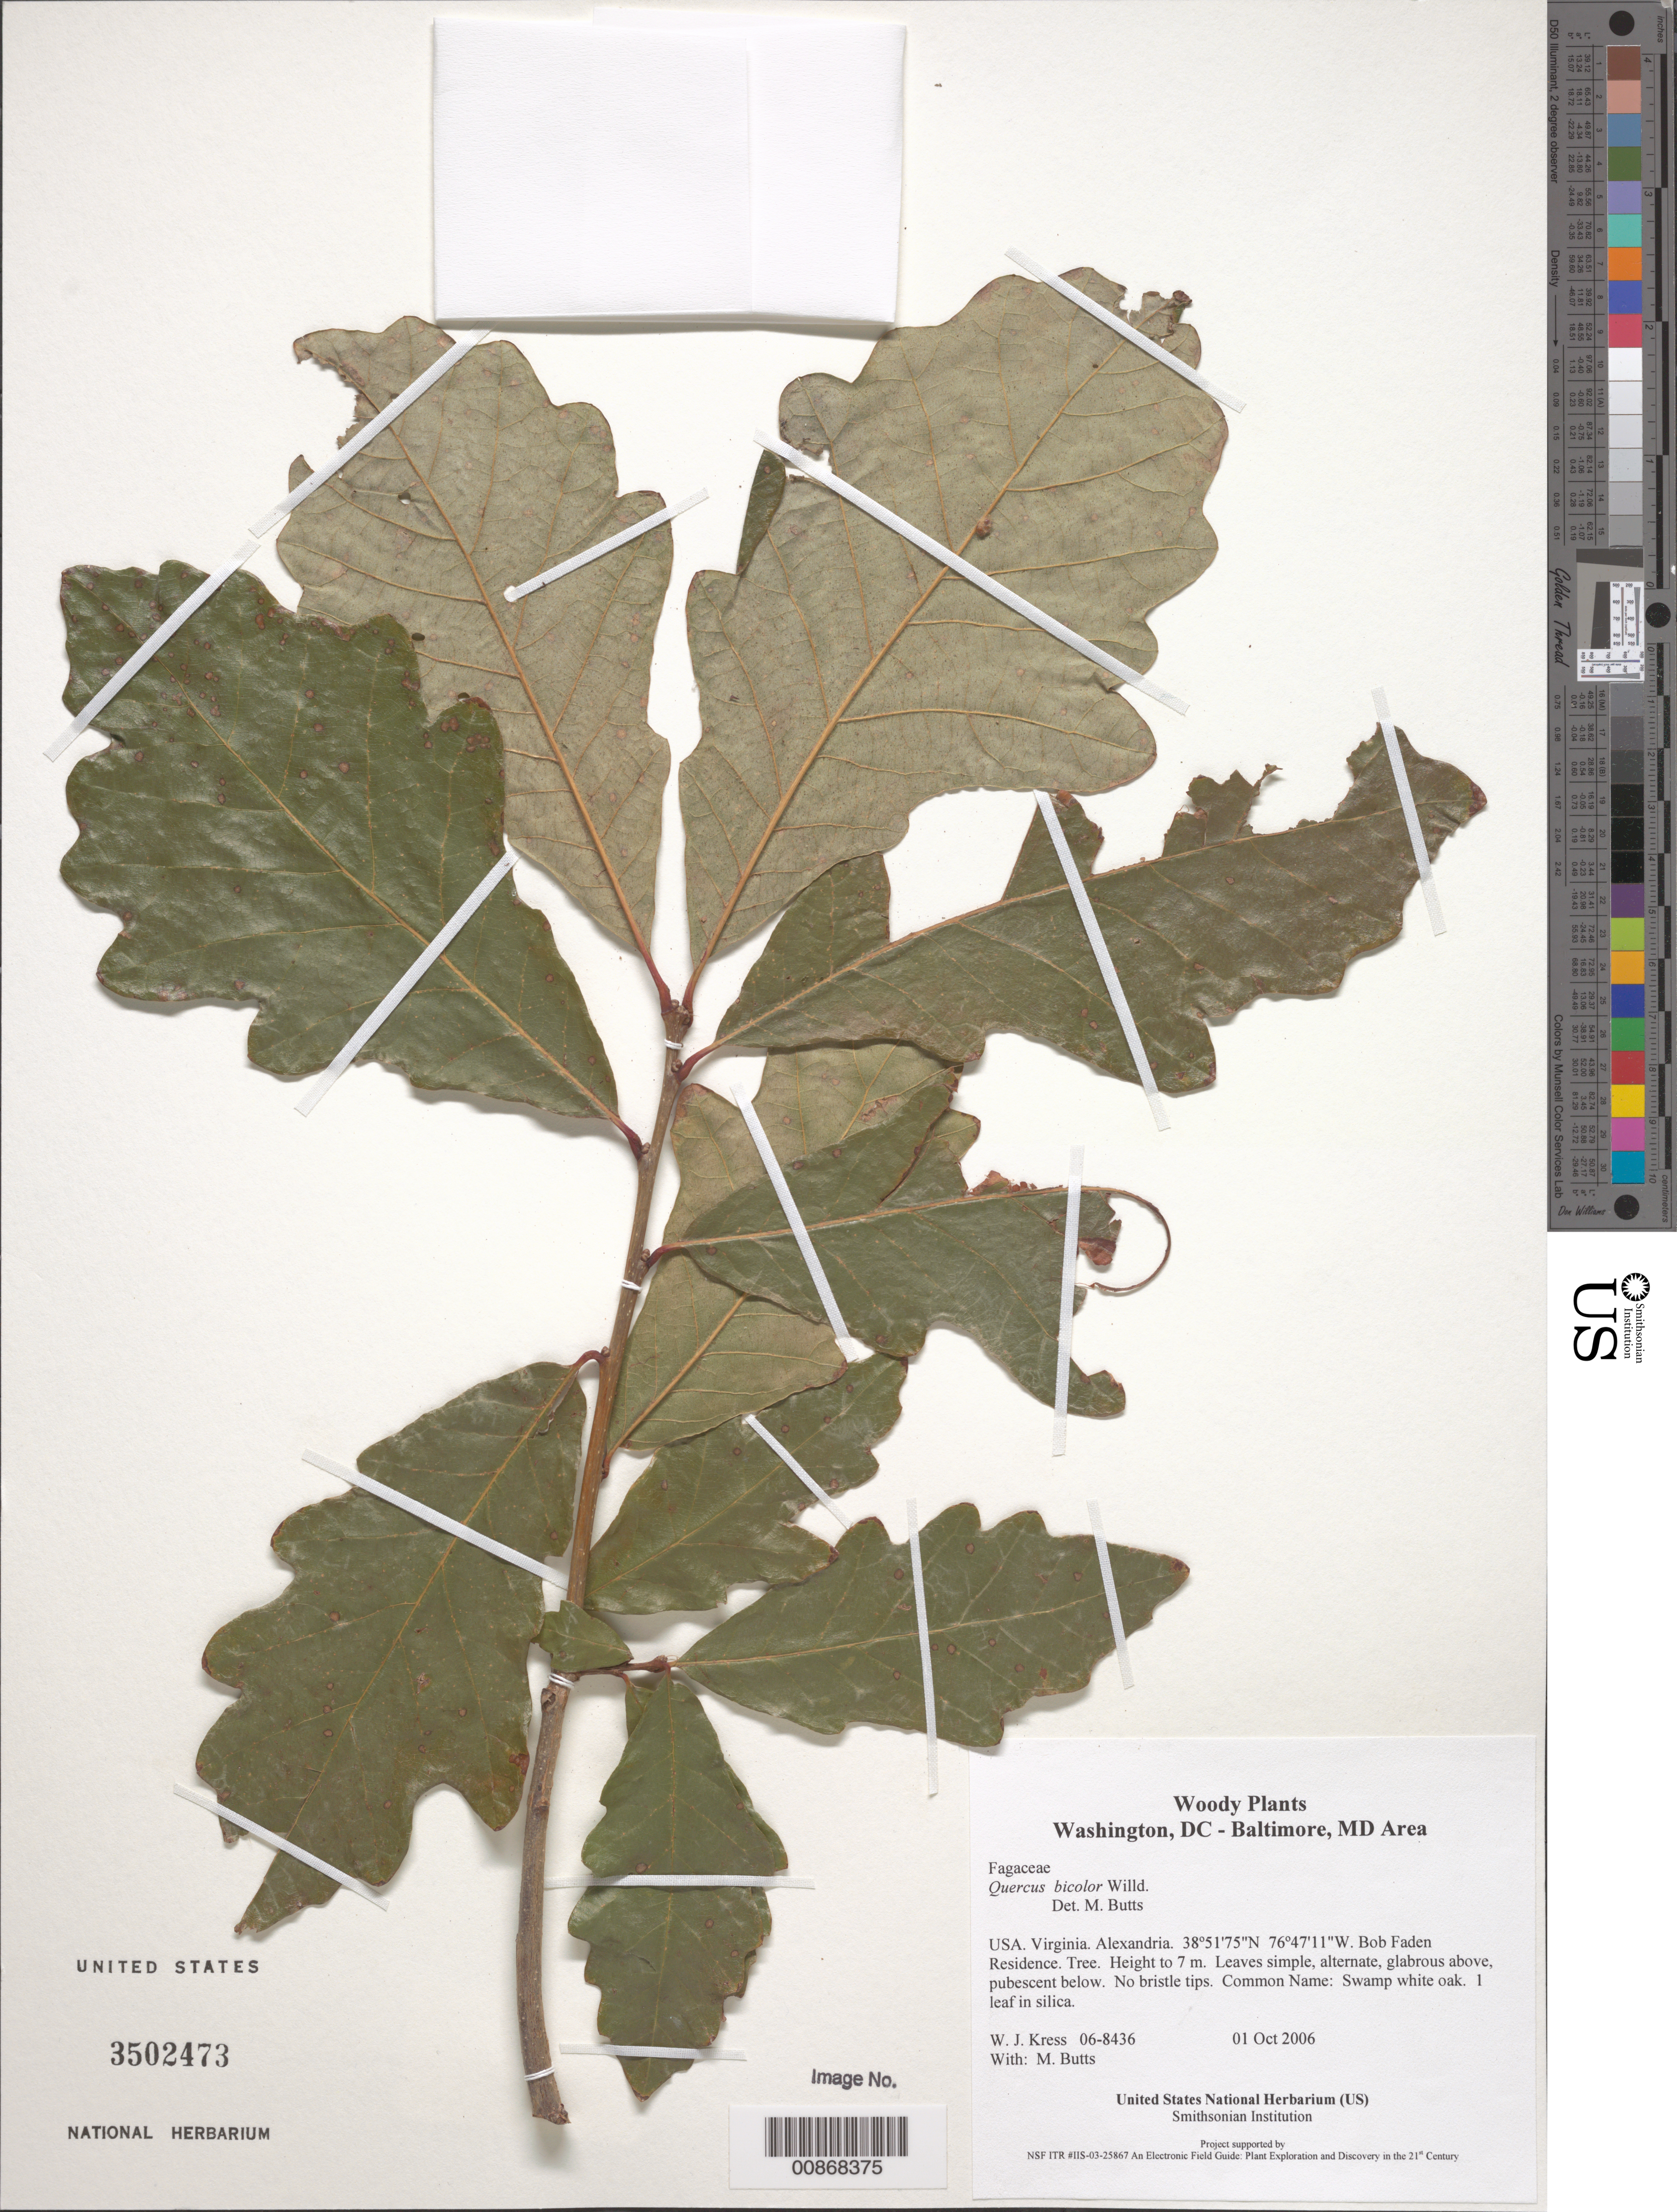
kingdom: Plantae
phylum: Tracheophyta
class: Magnoliopsida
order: Fagales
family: Fagaceae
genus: Quercus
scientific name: Quercus bicolor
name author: Willd.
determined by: Butts, M. B.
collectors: W. J. Kress & M. B. Butts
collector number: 06-8436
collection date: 2006-10-01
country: United States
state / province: Virginia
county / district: City of Alexandria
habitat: Bob Faden Residence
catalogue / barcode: US 3502473